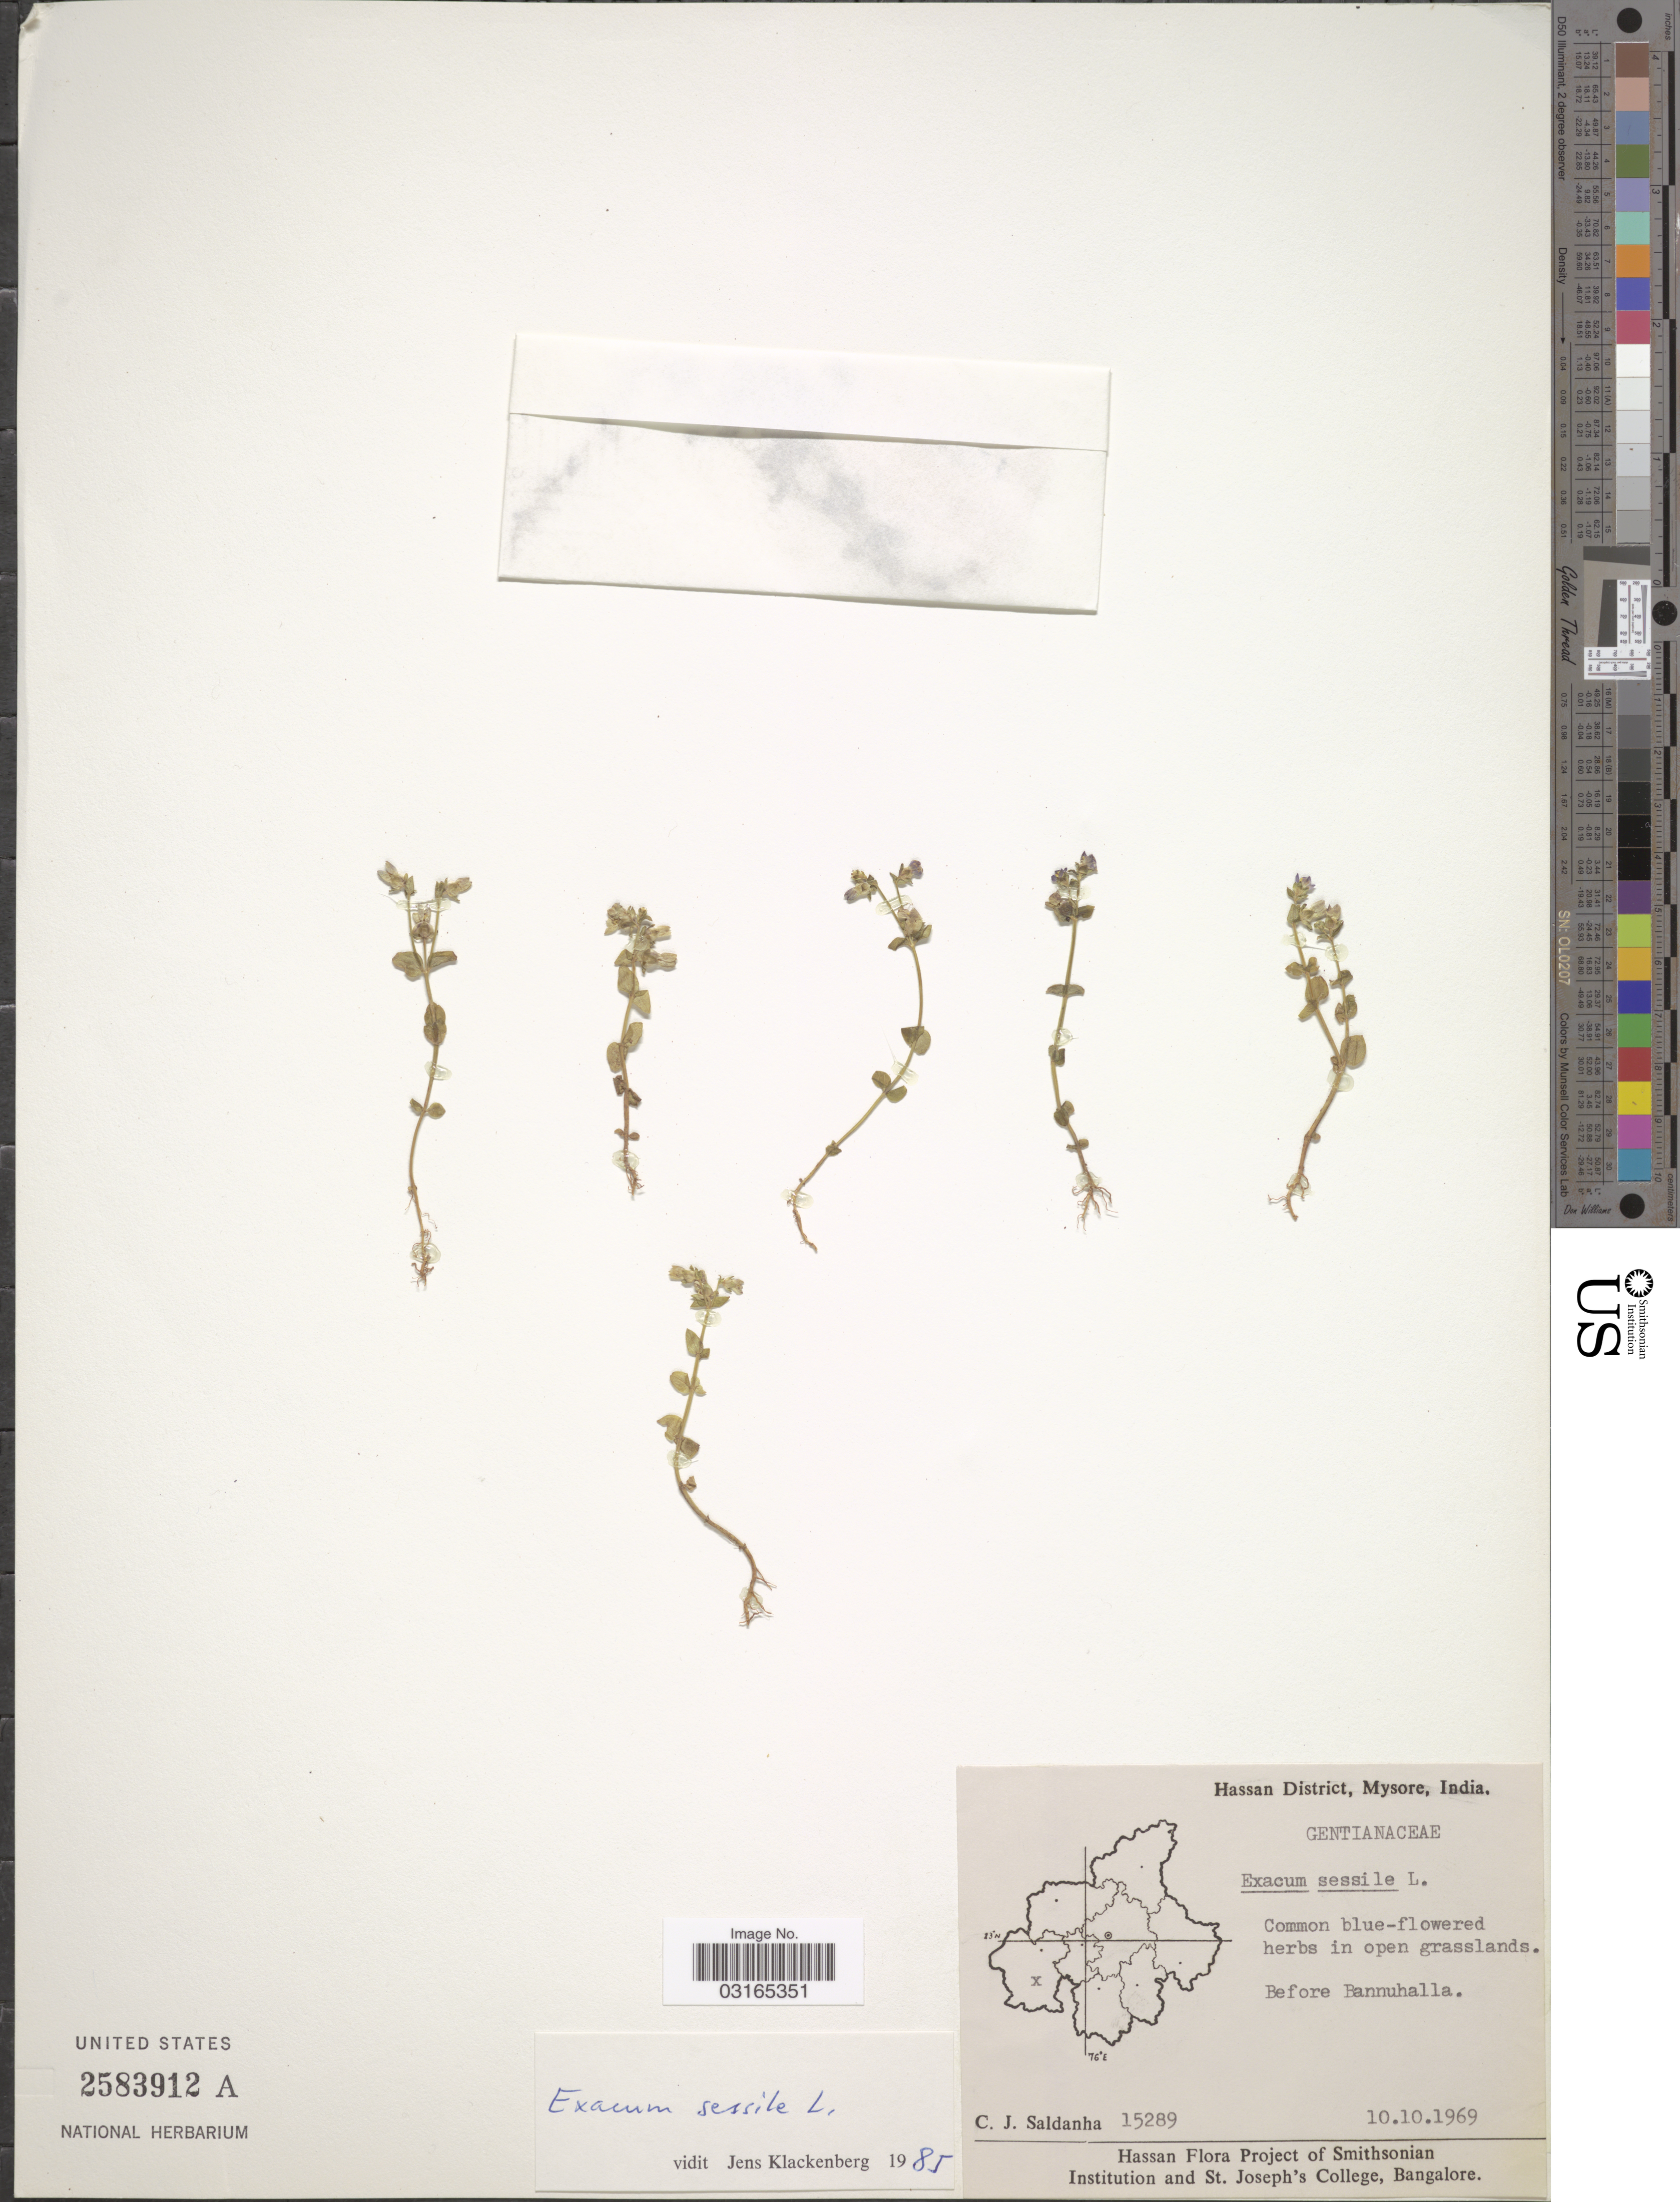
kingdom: Plantae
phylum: Tracheophyta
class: Magnoliopsida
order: Gentianales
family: Gentianaceae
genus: Exacum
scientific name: Exacum sessile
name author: L.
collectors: C. J. Saldanha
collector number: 15289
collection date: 1969-10-10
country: India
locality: Hassan District, Mysore. Before Bannuhalla.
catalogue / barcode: US 2583912A